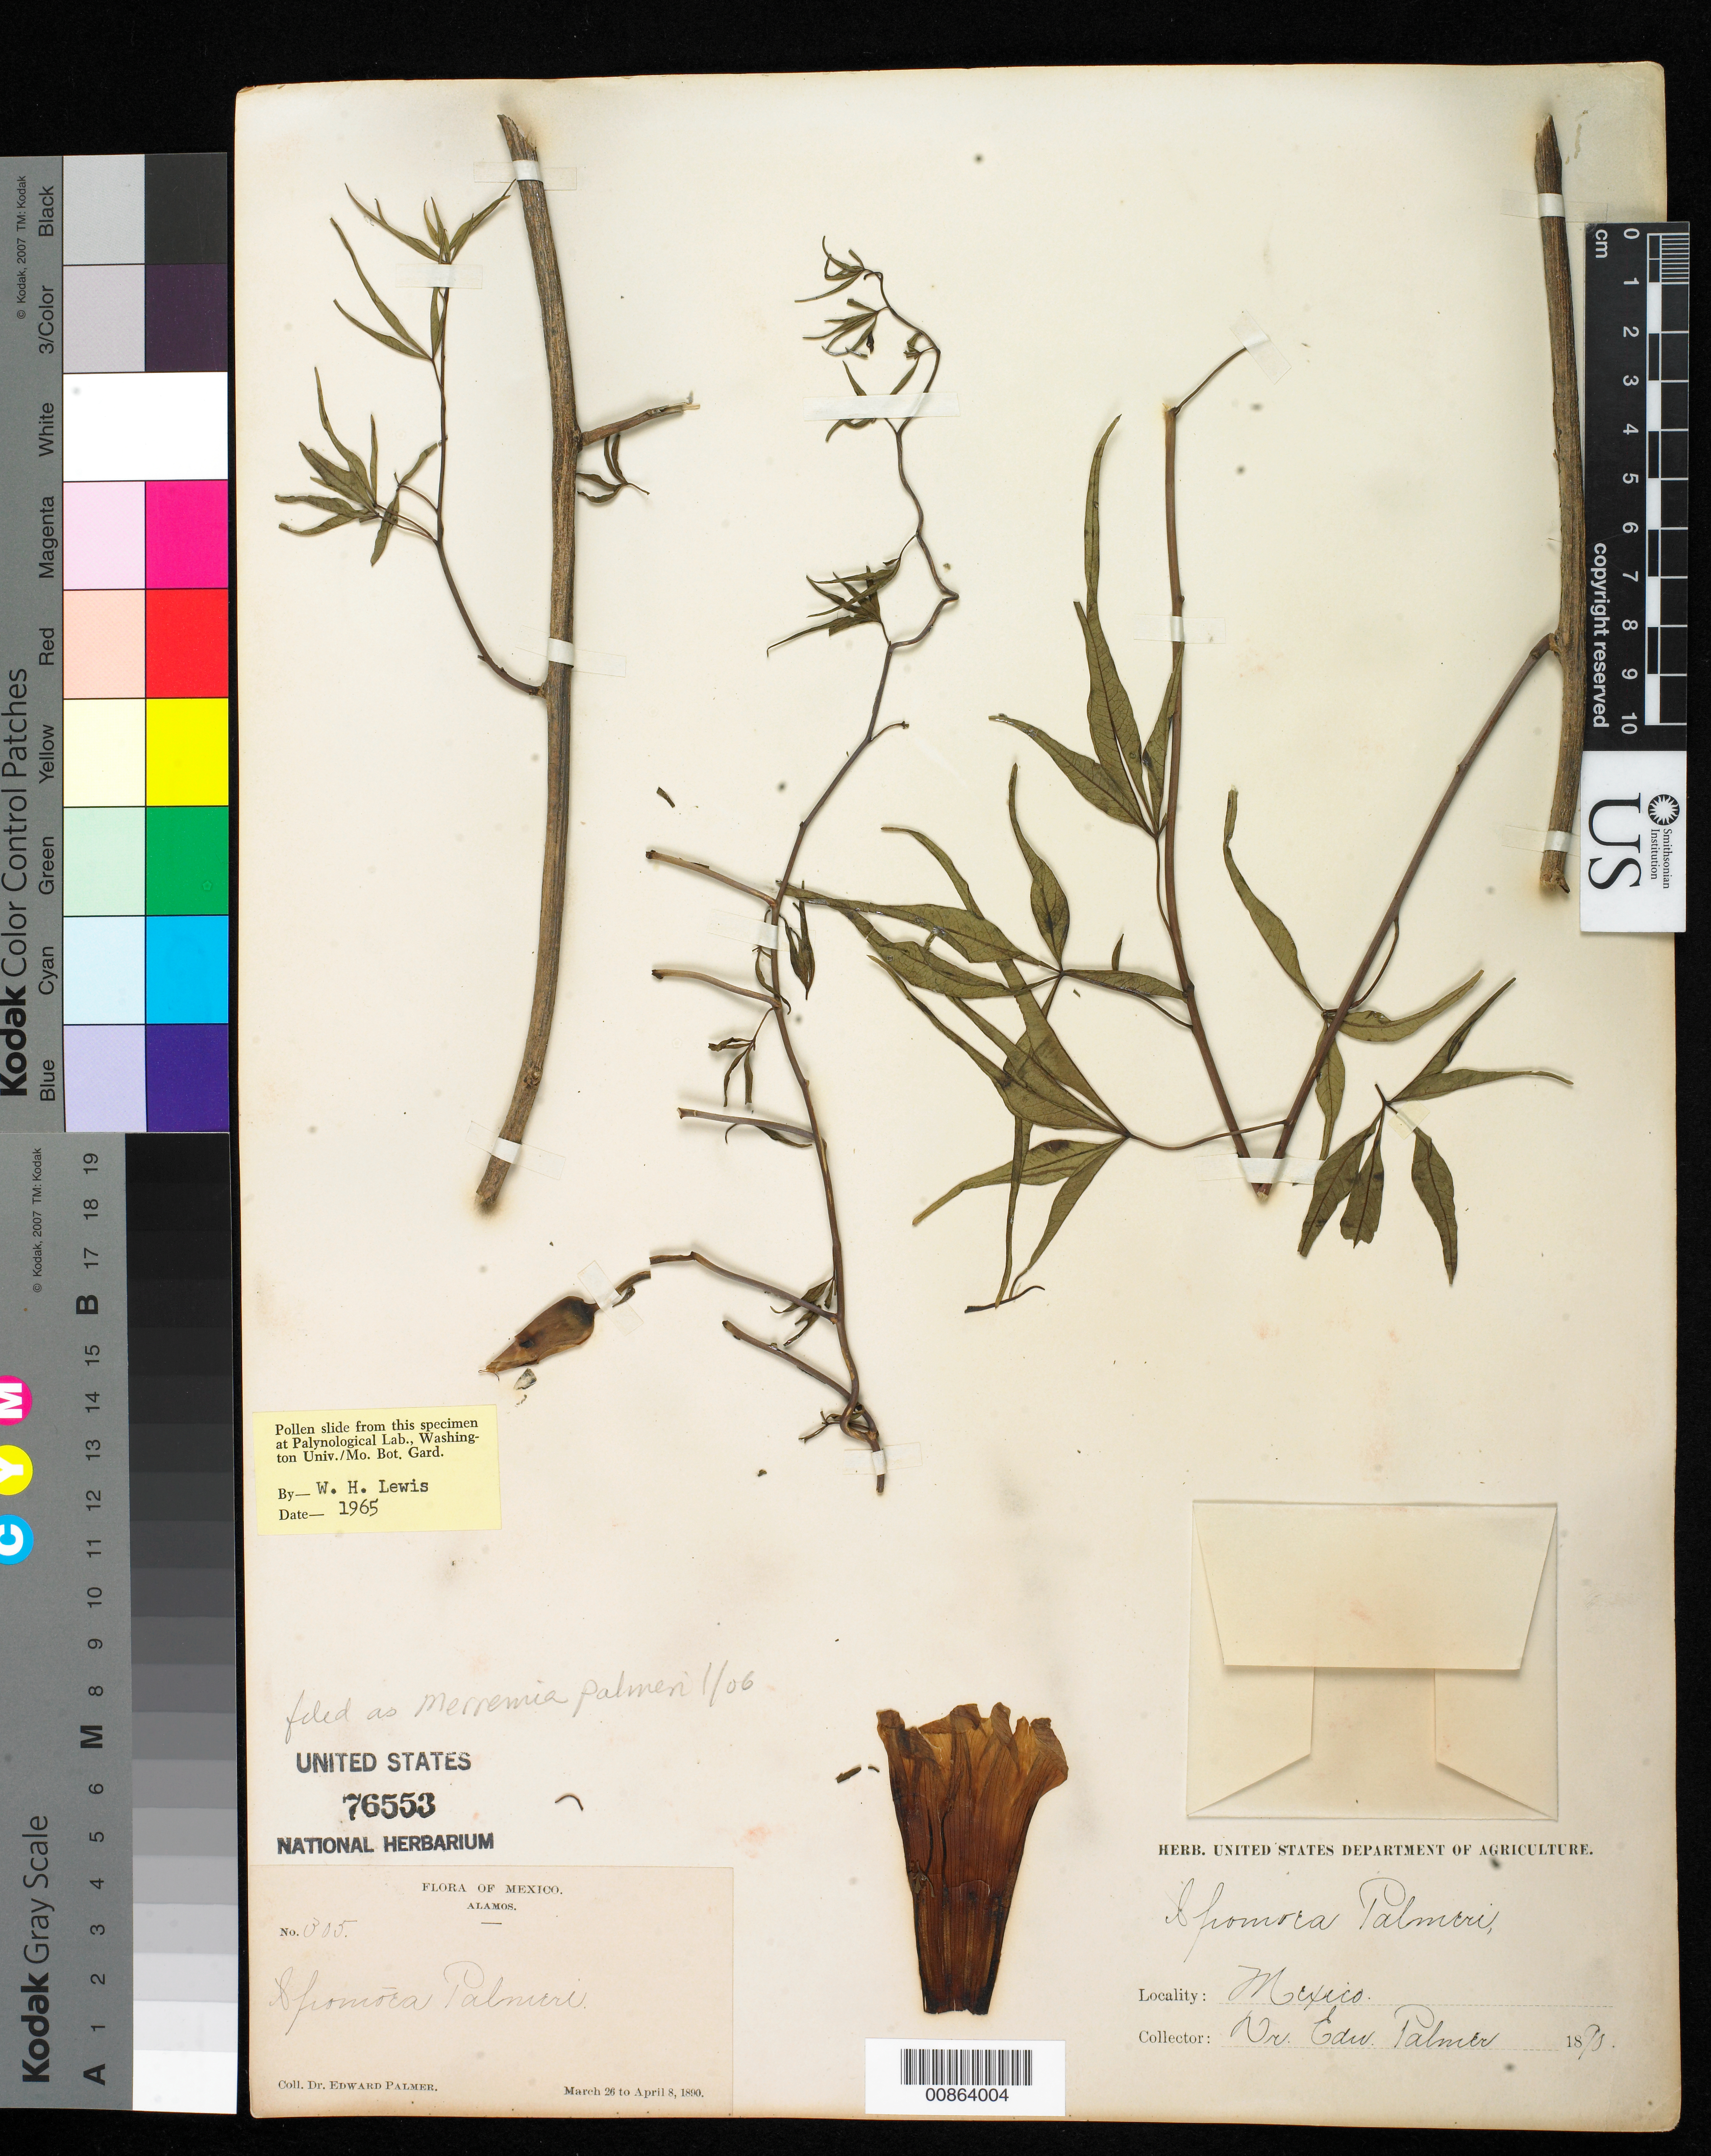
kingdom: Plantae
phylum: Tracheophyta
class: Magnoliopsida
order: Solanales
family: Convolvulaceae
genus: Distimake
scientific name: Distimake palmeri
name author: (S. Watson) A. R. Simões & Sim.-Bianch.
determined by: Strong, Mark T., (BOT), Smithsonian Institution - National Museum of Natural History (UNITED STATES)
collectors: E. Palmer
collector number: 305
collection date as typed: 26 Mar 1890 to 08 Apr 1890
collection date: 1890-03-26/1890-04-08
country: Mexico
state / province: Sonora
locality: Alamos, Sonora.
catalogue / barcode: US 76553